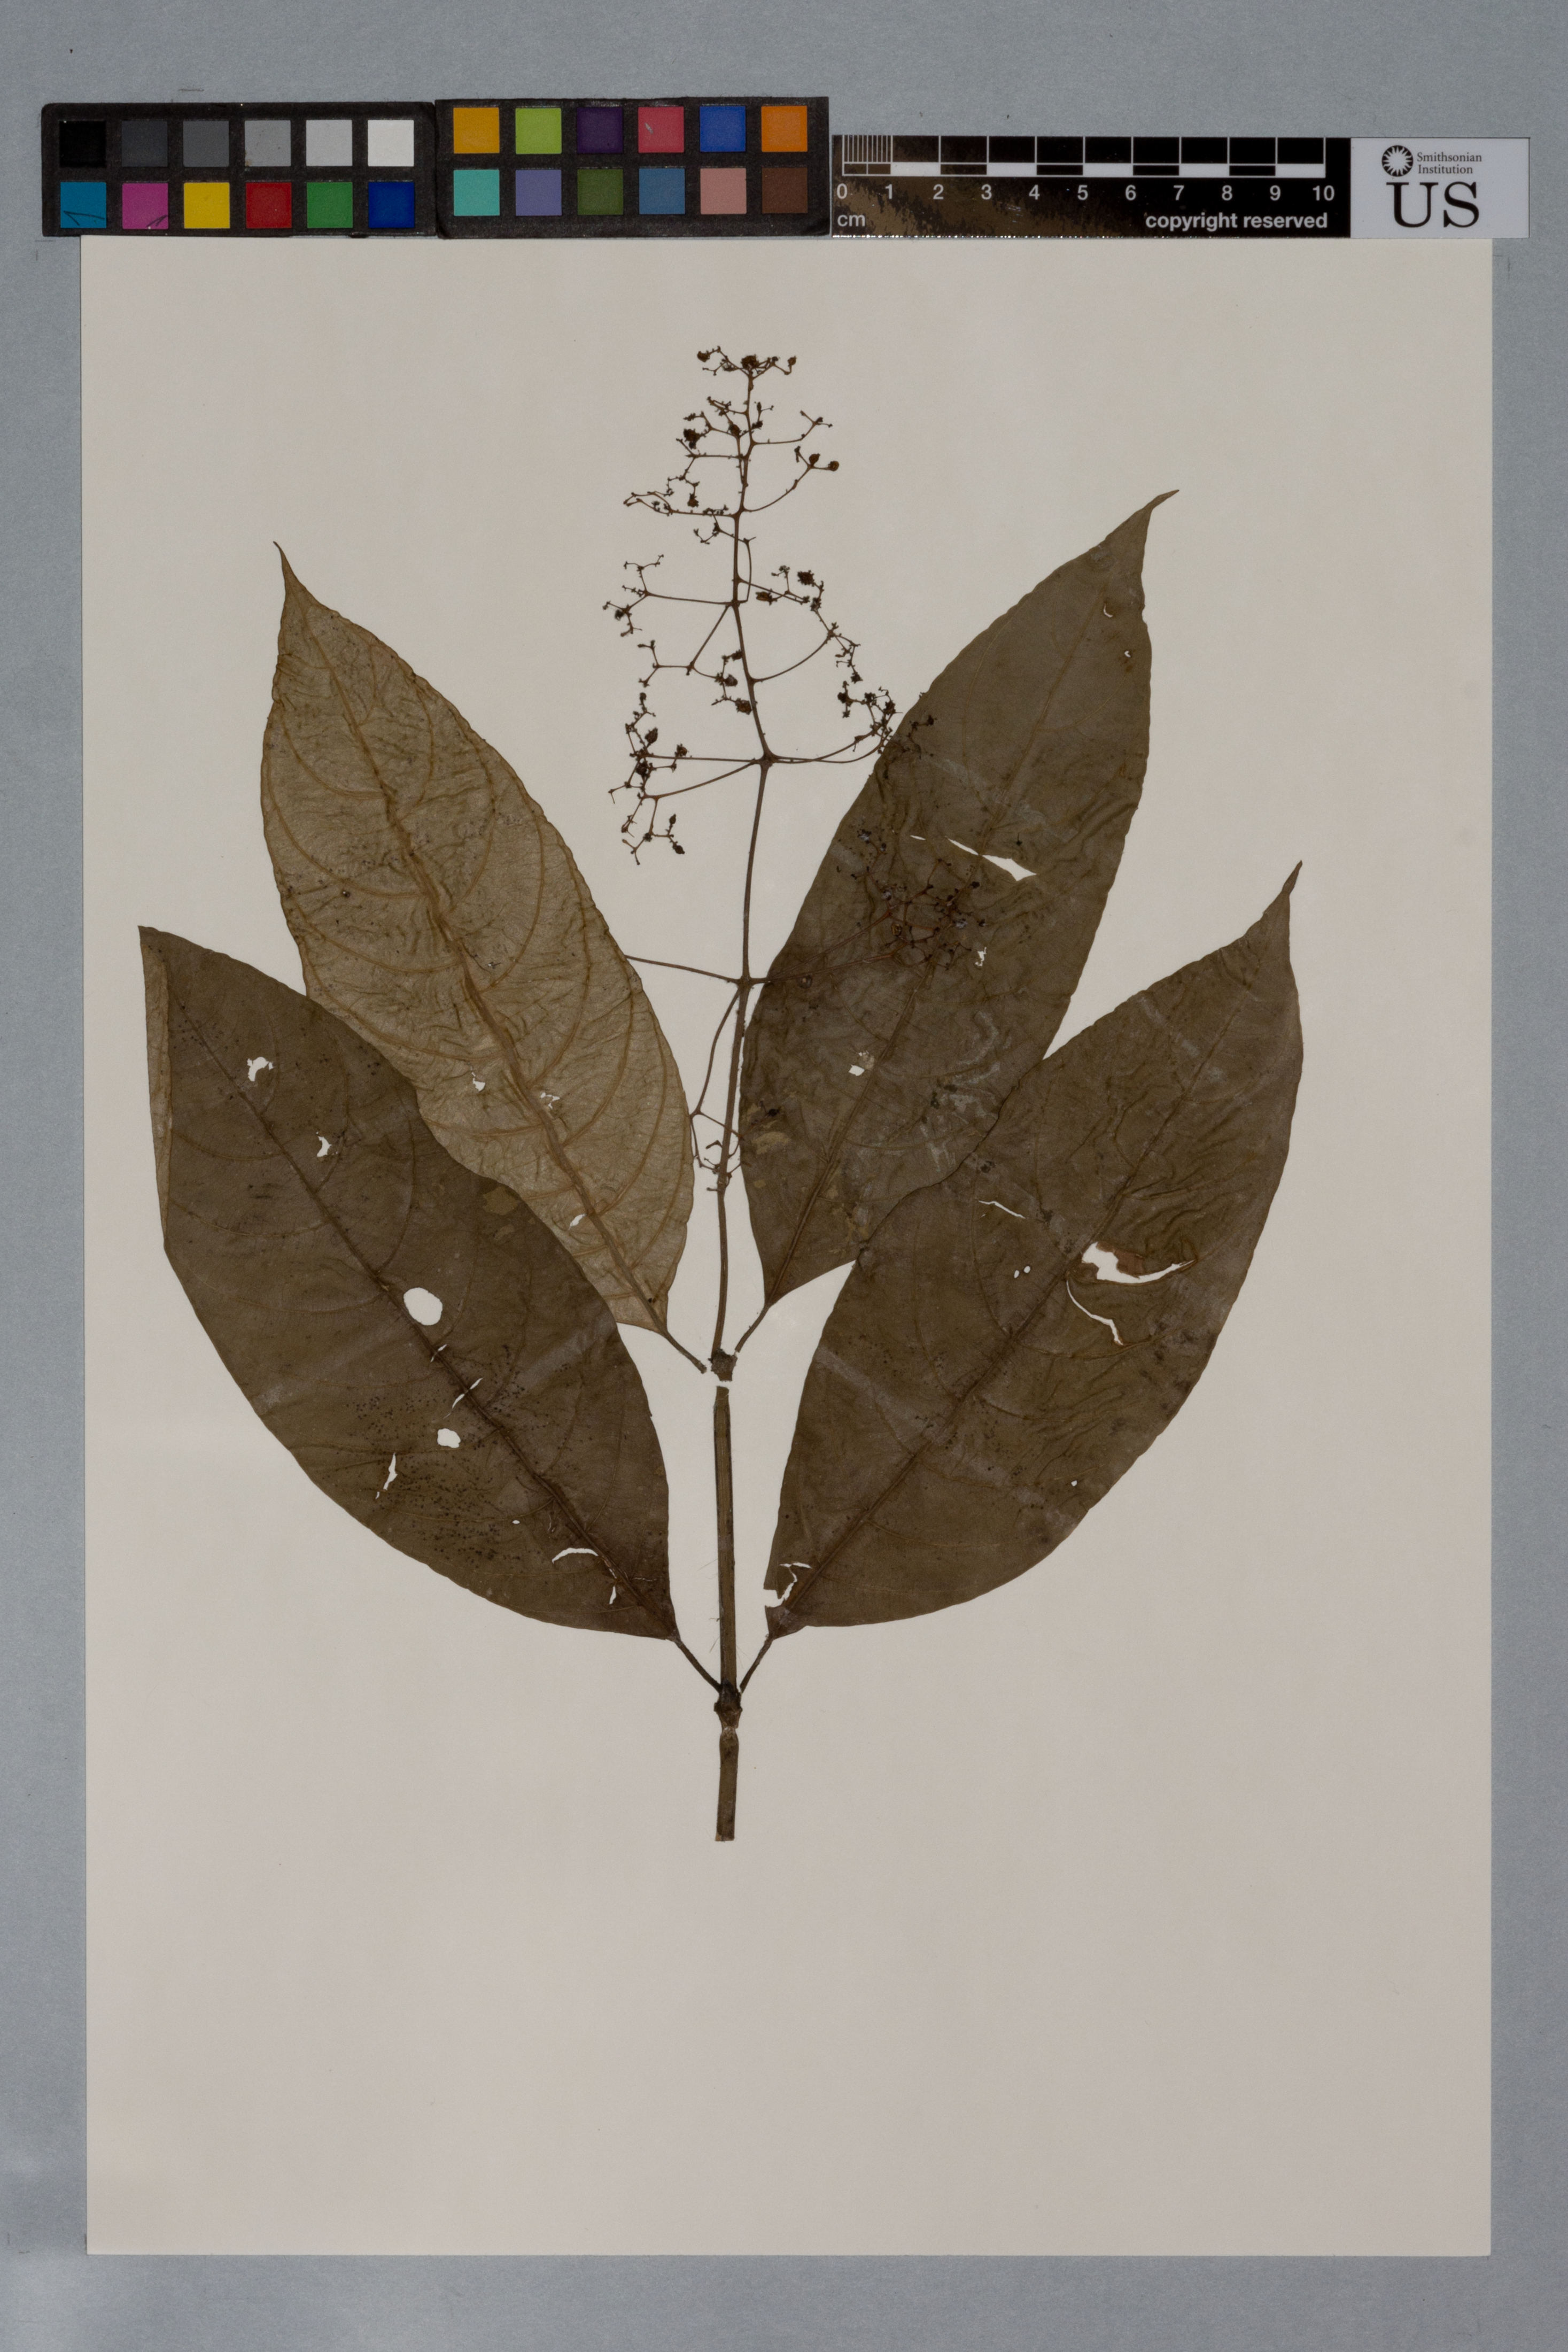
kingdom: Plantae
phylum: Tracheophyta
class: Magnoliopsida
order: Gentianales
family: Rubiaceae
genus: Psychotria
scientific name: Psychotria bostrychothyrsus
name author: Sandwith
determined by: Kirkbride, J. H.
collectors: L. P. Kvist, X. Londoño, O. C. Steele & S. Tiwari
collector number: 158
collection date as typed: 9 October 1987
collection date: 1987-10-09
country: Guyana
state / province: Potaro-Siparuni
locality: Potaro River, 6 km below Kaieteur Falls, 2 km below Tukeit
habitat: Low, unstratified, low diversity forest, few lianas. Slopes with numerous boulders, thin soil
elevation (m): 100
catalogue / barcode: US 3214971